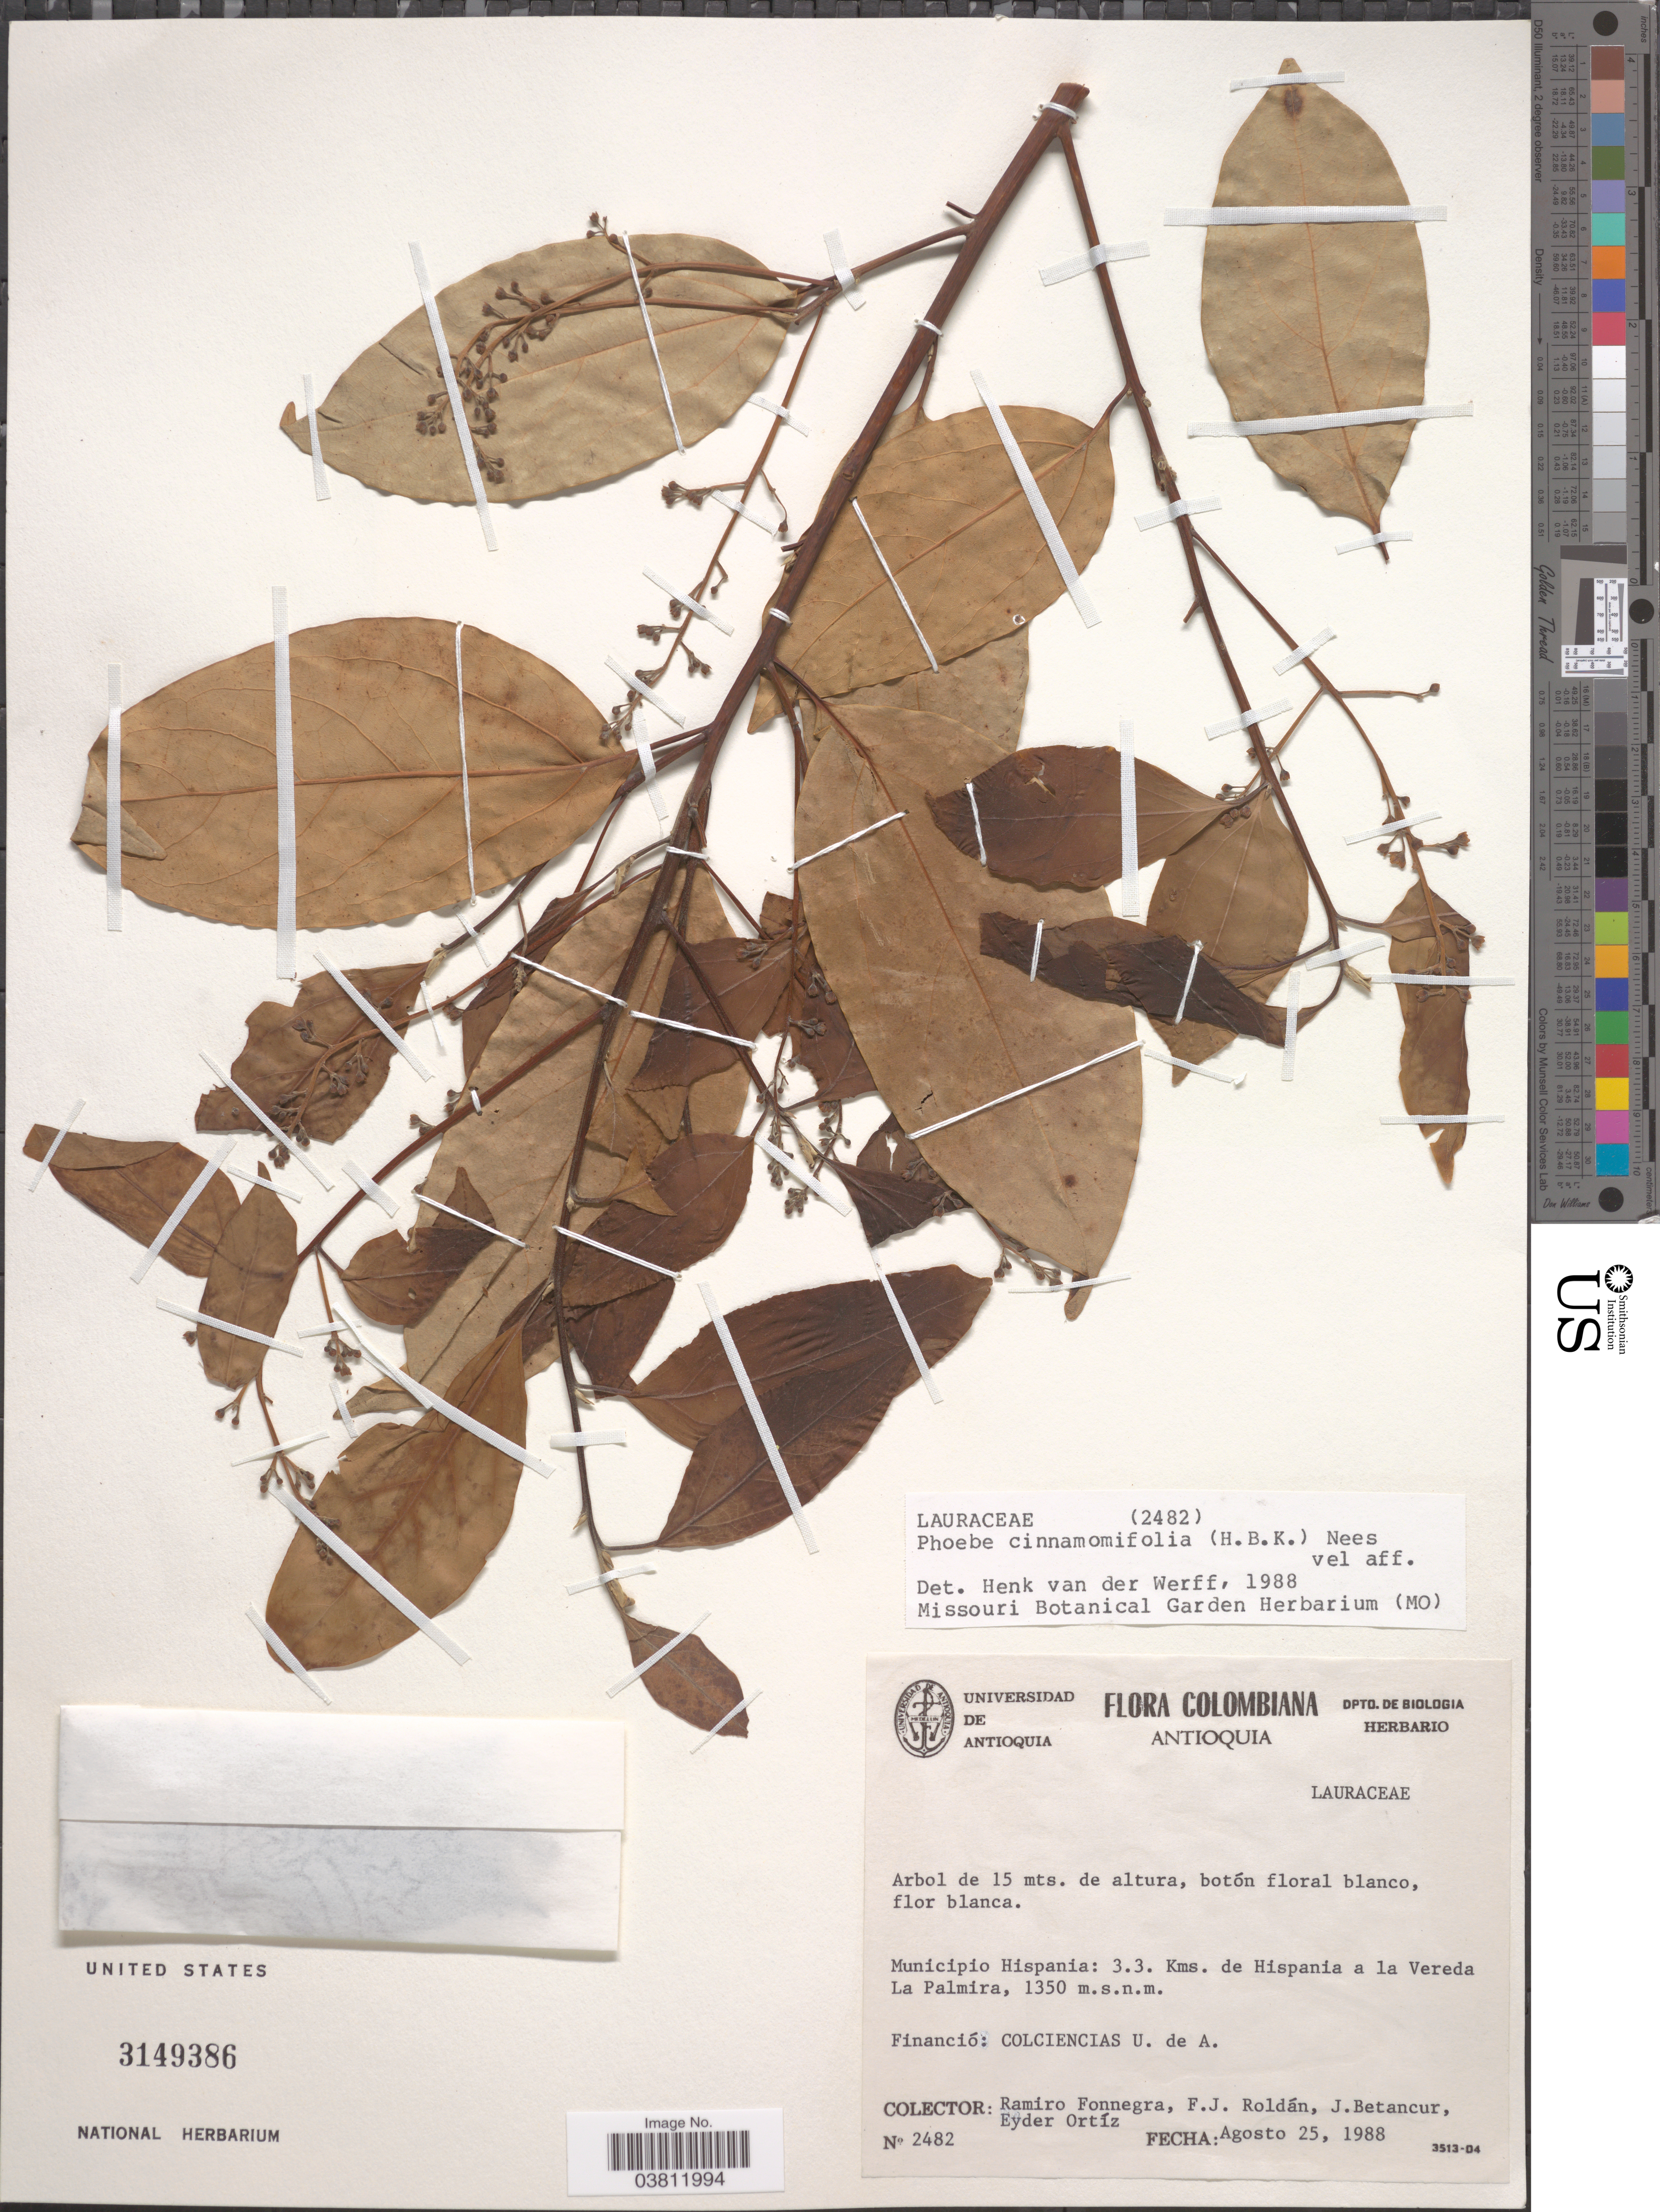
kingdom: Plantae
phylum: Tracheophyta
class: Magnoliopsida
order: Laurales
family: Lauraceae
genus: Phoebe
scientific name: Phoebe cinnamomifolia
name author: (Kunth) Nees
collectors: R. Fonnegra, F. J. Roldán, J. Betancur & E. Ortíz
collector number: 2482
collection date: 1988-08-25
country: Colombia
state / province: Antioquia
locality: Municipio Hispania: 3.3 Kms. de Hispania a la Vereda La Palmira.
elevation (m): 1350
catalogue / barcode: US 3149386